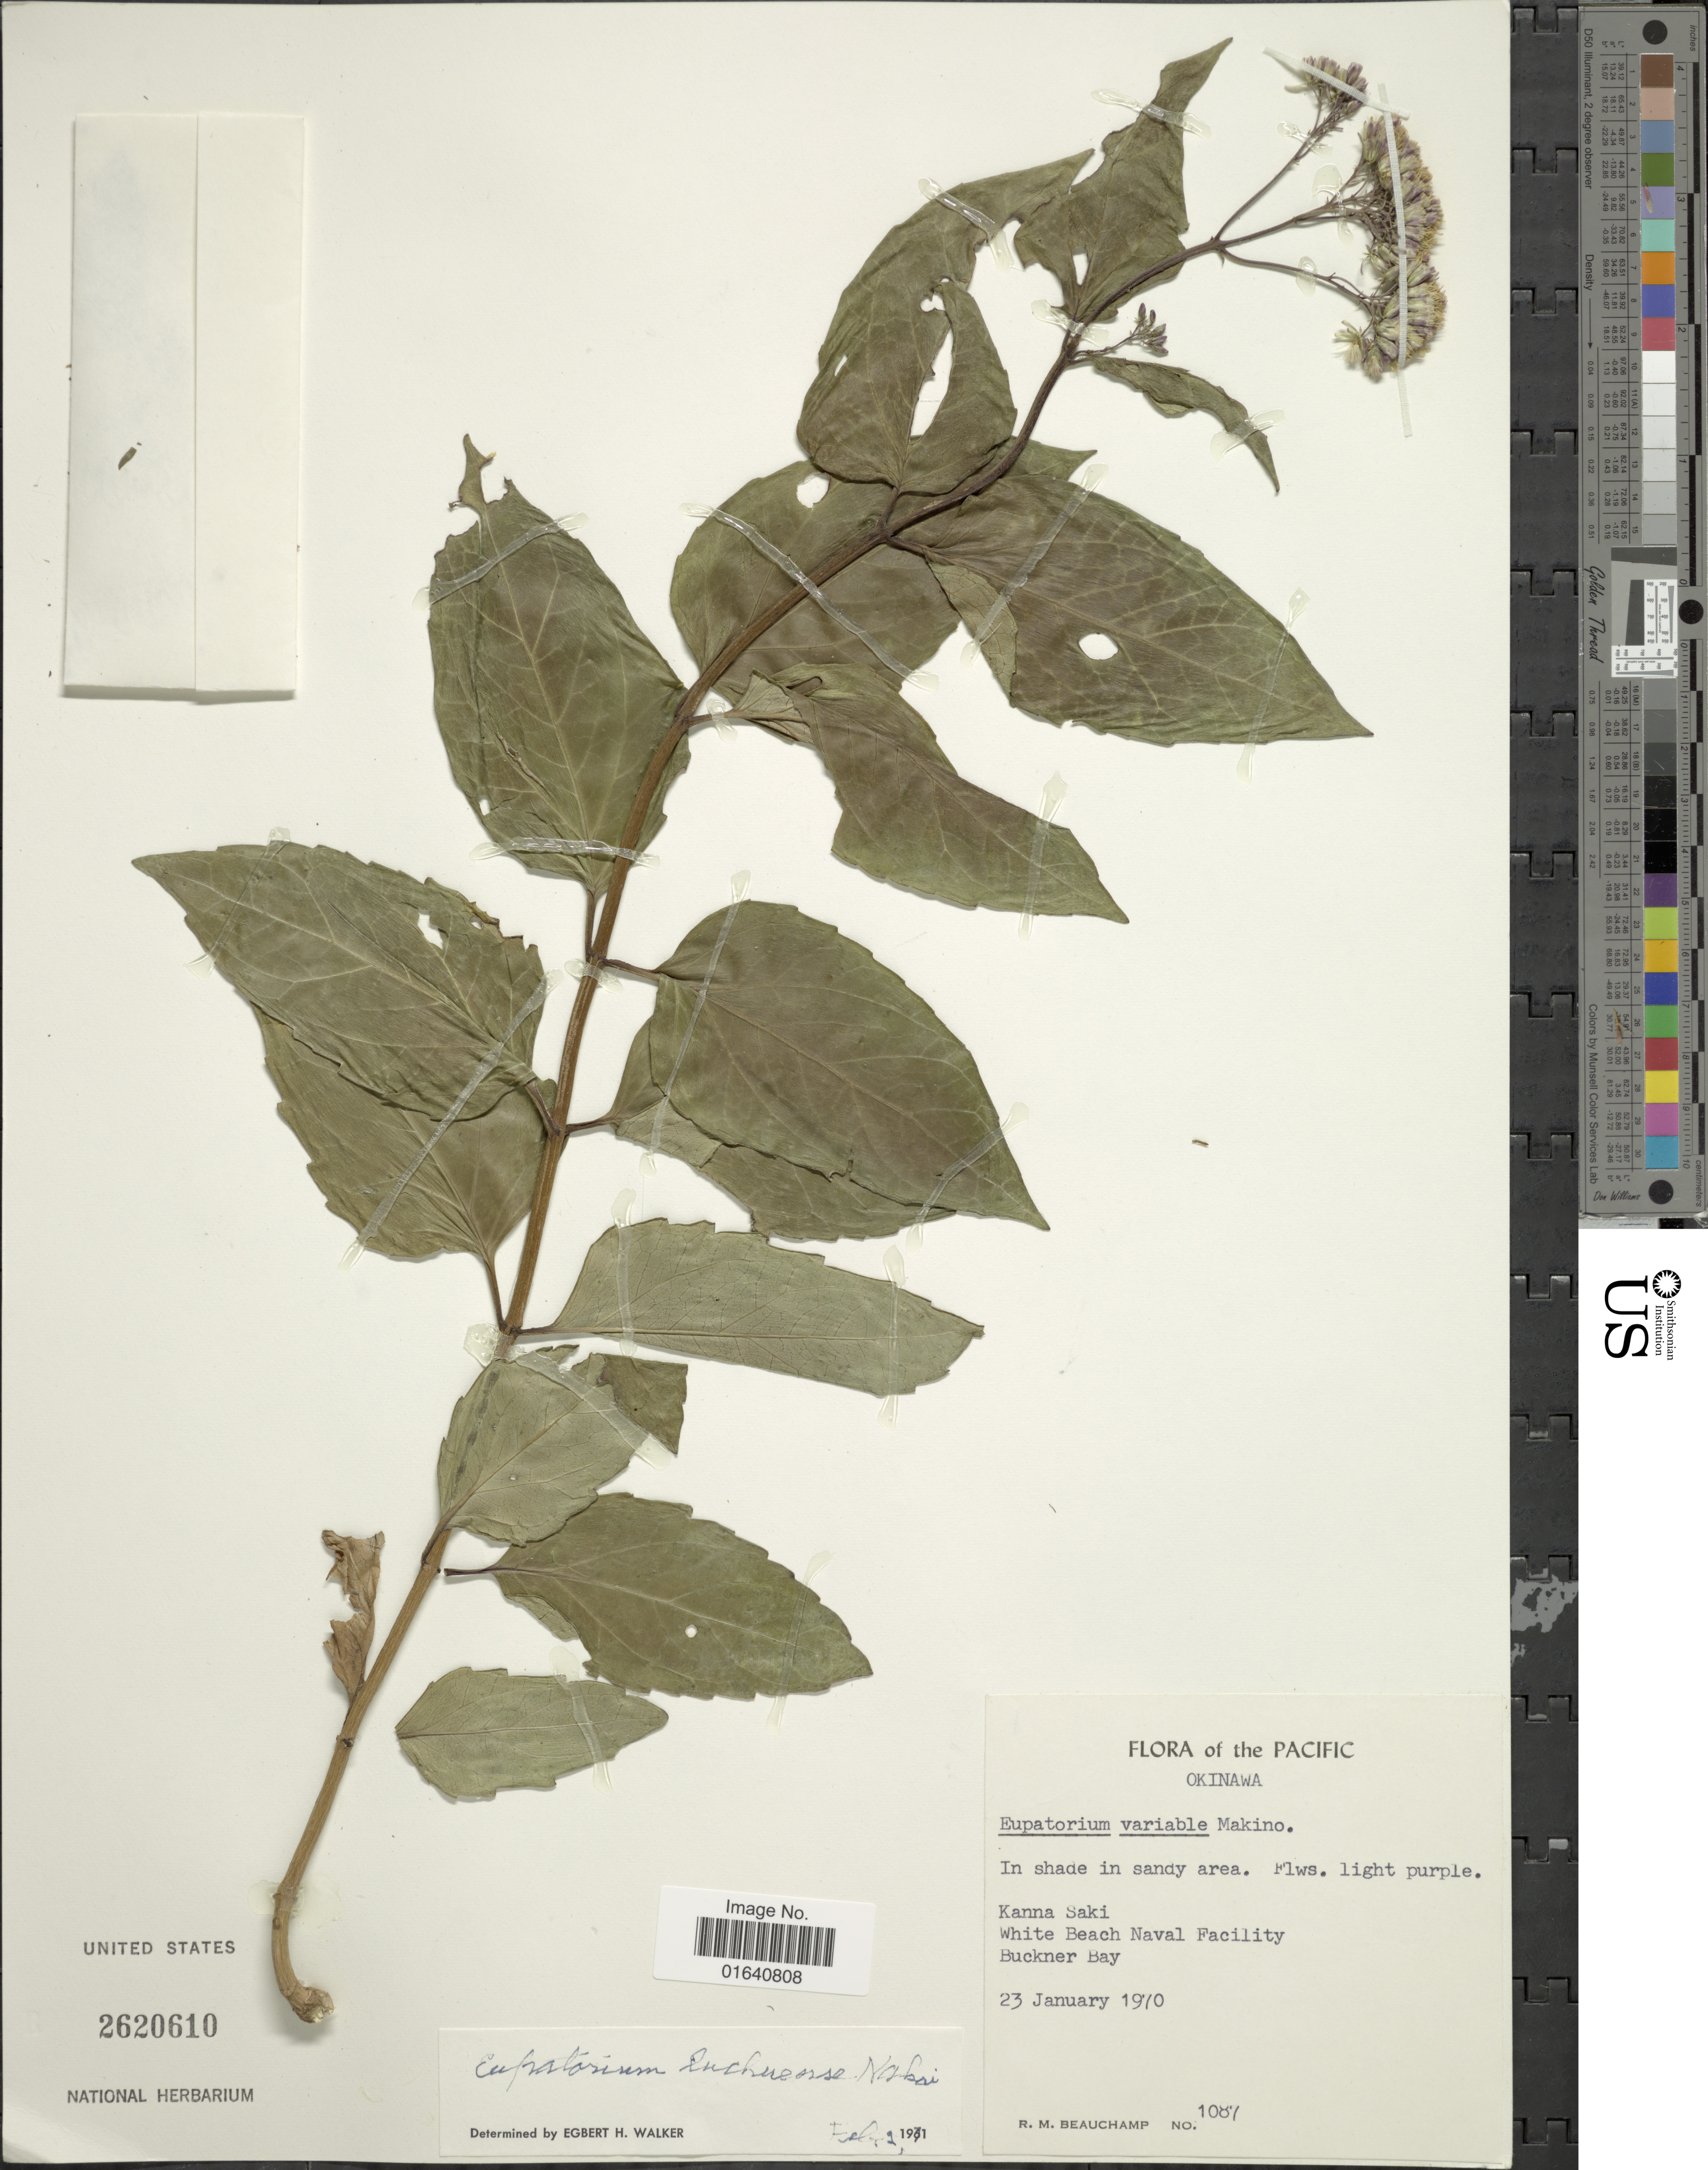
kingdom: Plantae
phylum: Tracheophyta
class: Magnoliopsida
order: Asterales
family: Asteraceae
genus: Eupatorium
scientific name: Eupatorium luchuense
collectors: R. Beauchamp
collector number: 1087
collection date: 1970-01-23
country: Japan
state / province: Okinawa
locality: The Pacific, In shade in sandy area, Kanna Saki, White Beach Naval Facility, Buckner Bay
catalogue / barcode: US 2620610